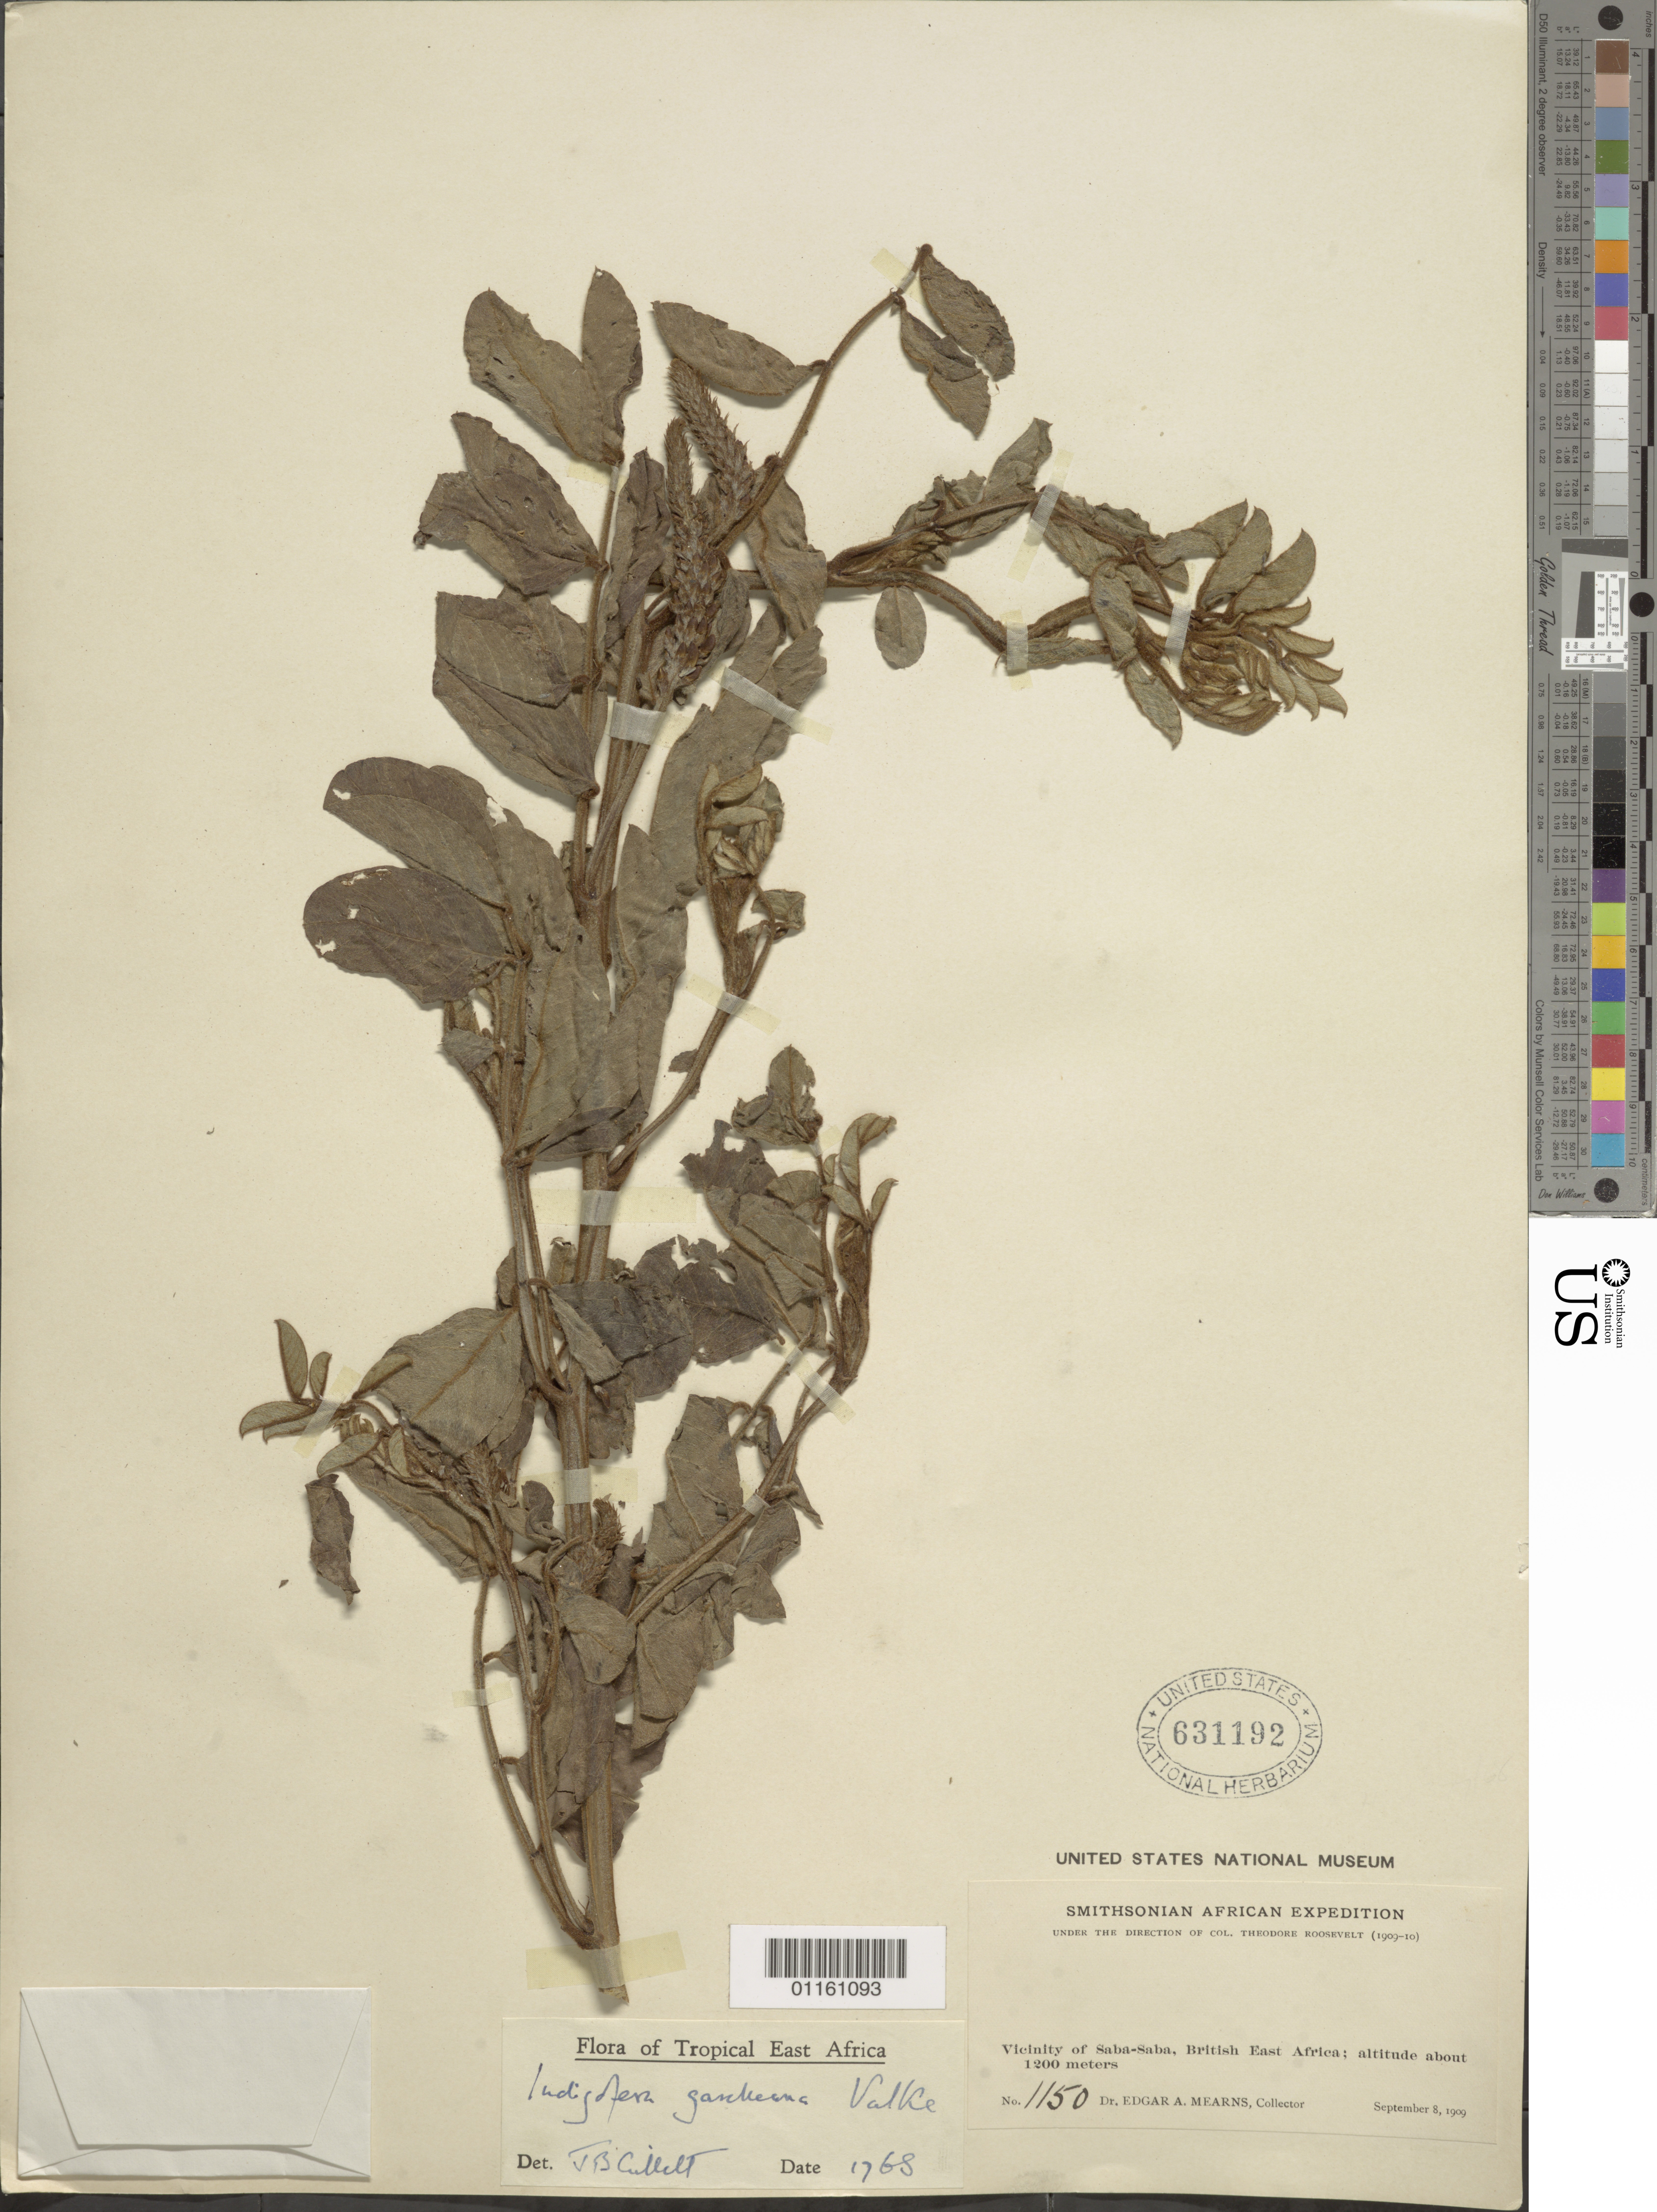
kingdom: Plantae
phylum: Tracheophyta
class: Magnoliopsida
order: Fabales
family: Fabaceae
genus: Indigofera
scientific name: Indigofera garckeana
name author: Vatke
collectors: E. A. Mearns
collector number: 1150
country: Kenya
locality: Saba-Saba, British East Africa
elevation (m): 1200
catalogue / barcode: US 631192